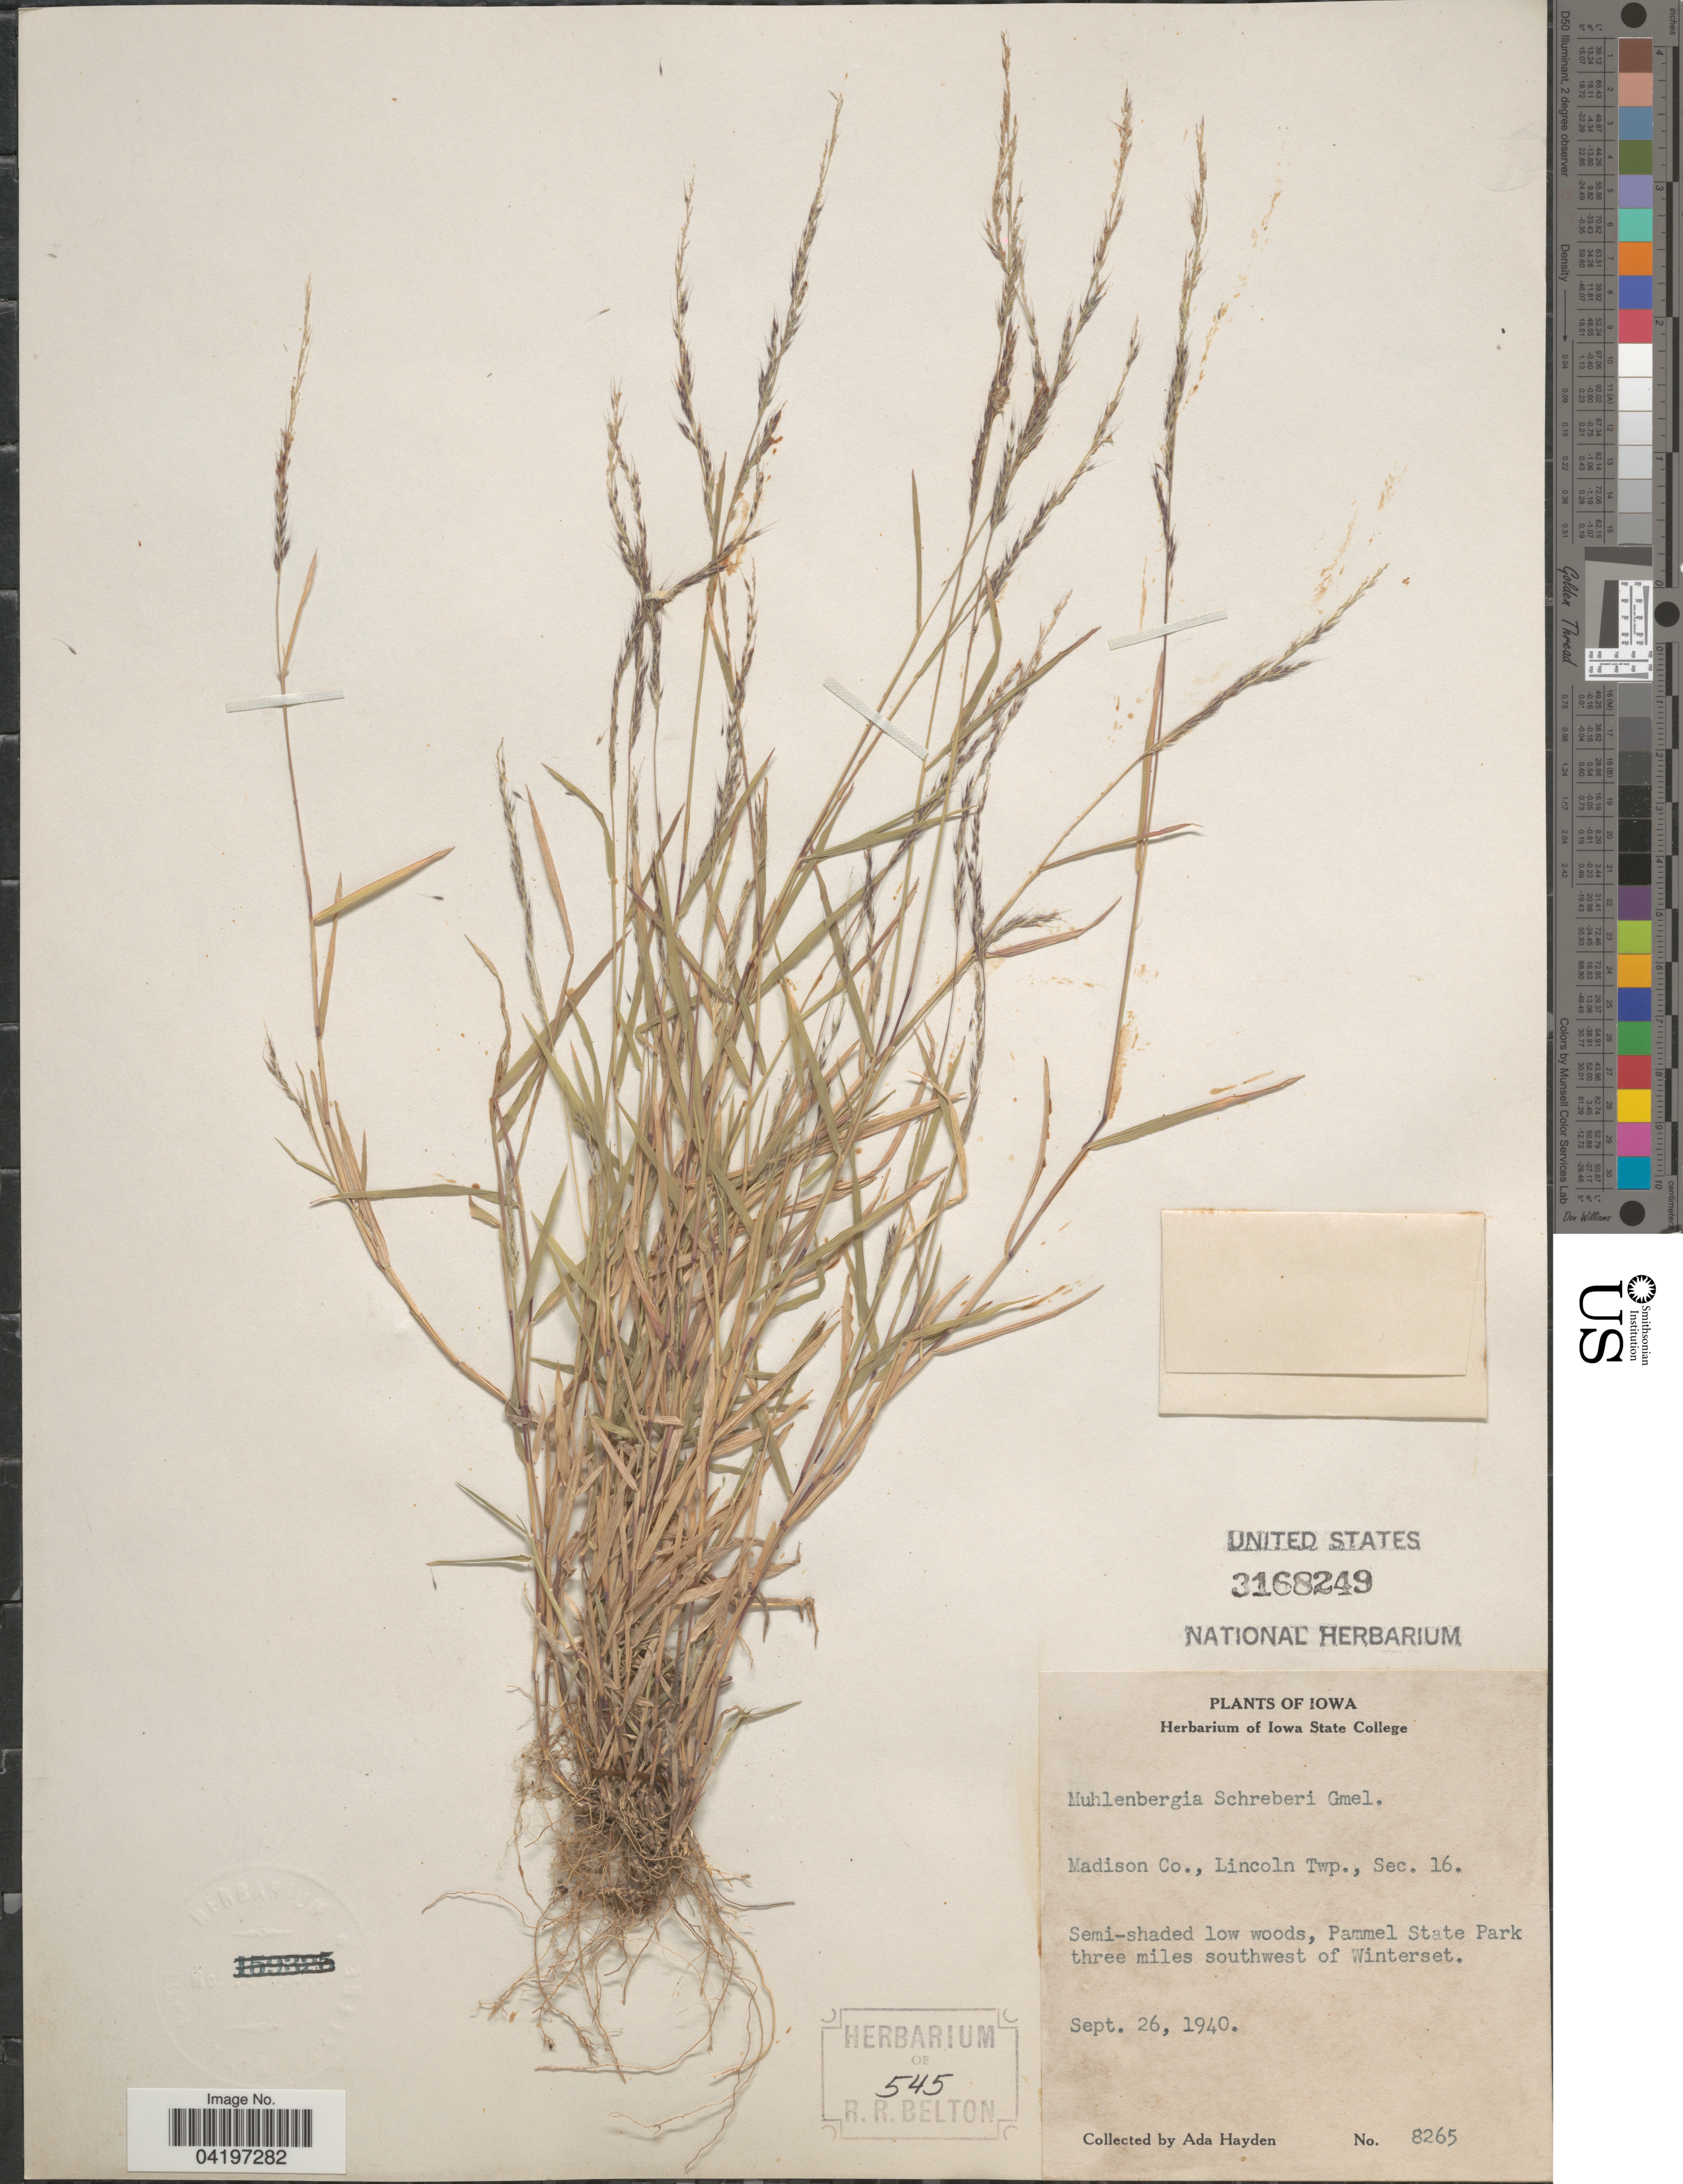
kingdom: Plantae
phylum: Tracheophyta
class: Liliopsida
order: Poales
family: Poaceae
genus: Muhlenbergia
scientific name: Muhlenbergia schreberi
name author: J.F. Gmel.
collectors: Ada Hayden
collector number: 8265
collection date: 1940-09-26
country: United States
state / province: Iowa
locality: Madison Co., Lincoln Twp., Sec. 16. Pammel State Park three miles southwest of Winterset.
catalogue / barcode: US 3168249